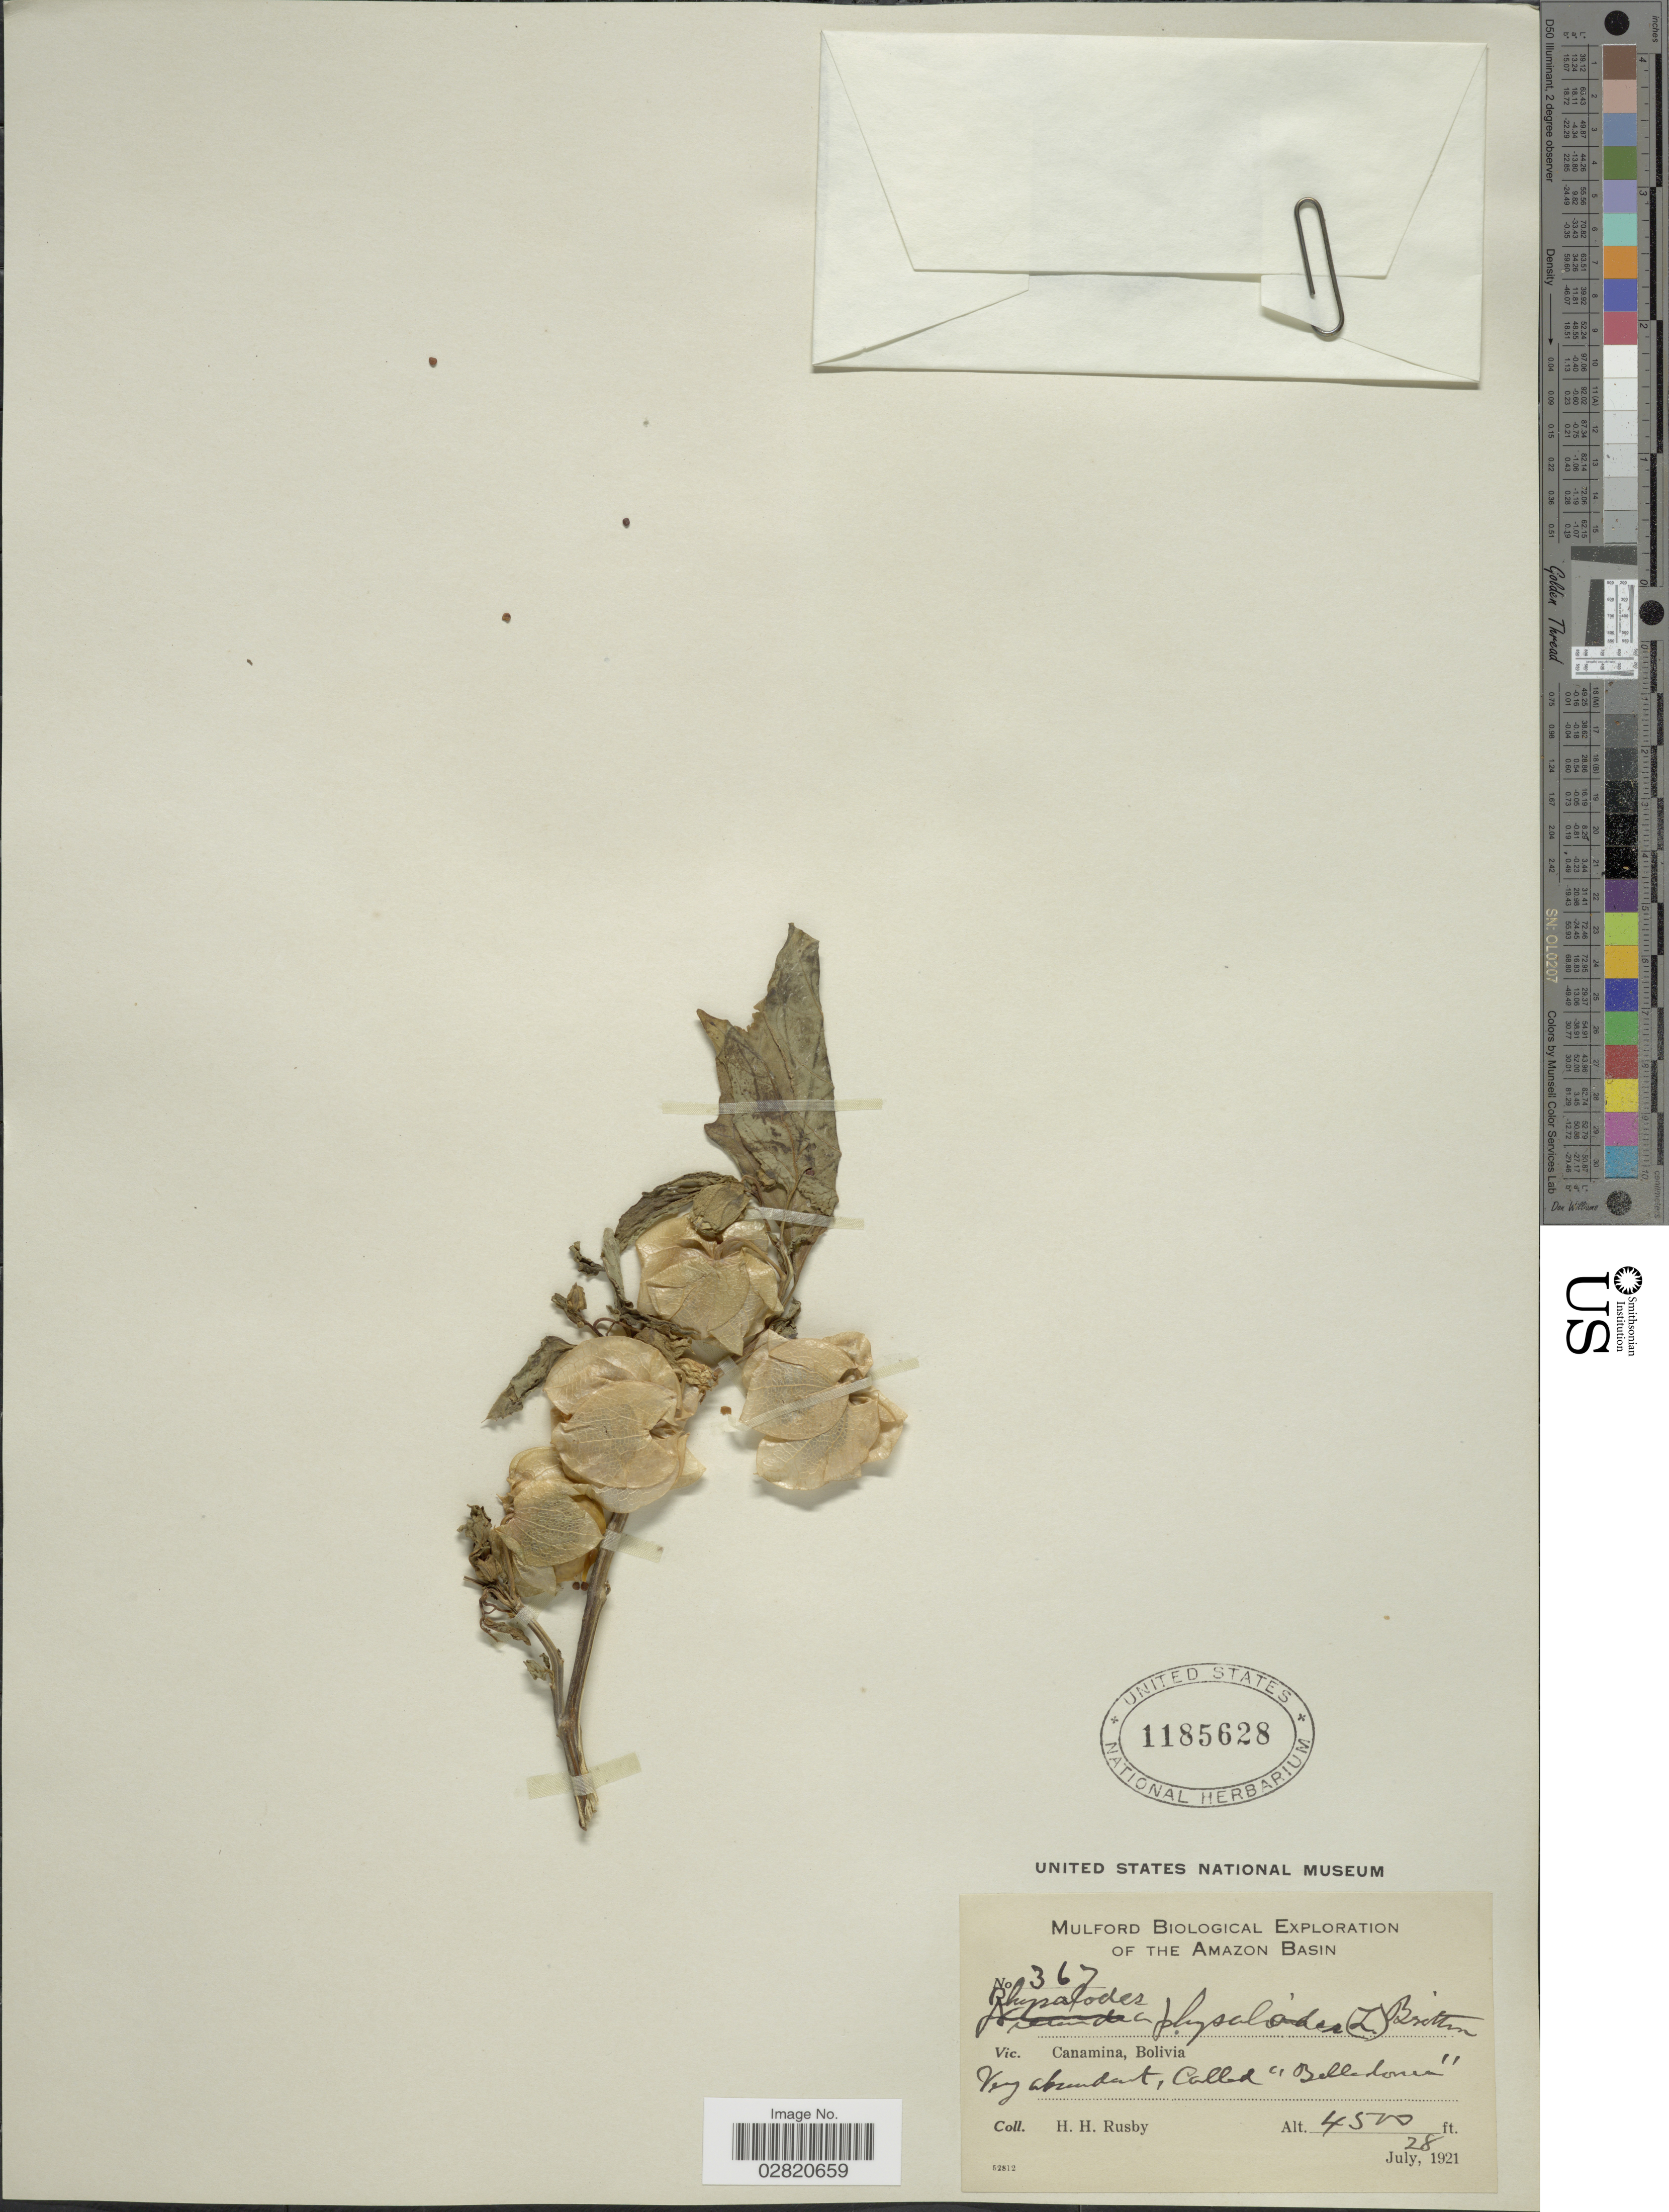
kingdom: Plantae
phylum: Tracheophyta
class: Magnoliopsida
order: Solanales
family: Solanaceae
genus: Nicandra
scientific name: Nicandra physalodes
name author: (L.) Gaertn.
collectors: H. H. Rusby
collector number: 367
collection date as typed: July 28, 1921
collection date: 1921-07-28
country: Bolivia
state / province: La Paz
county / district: Inquisivi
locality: Cañamina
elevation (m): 1372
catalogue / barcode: US 1185628